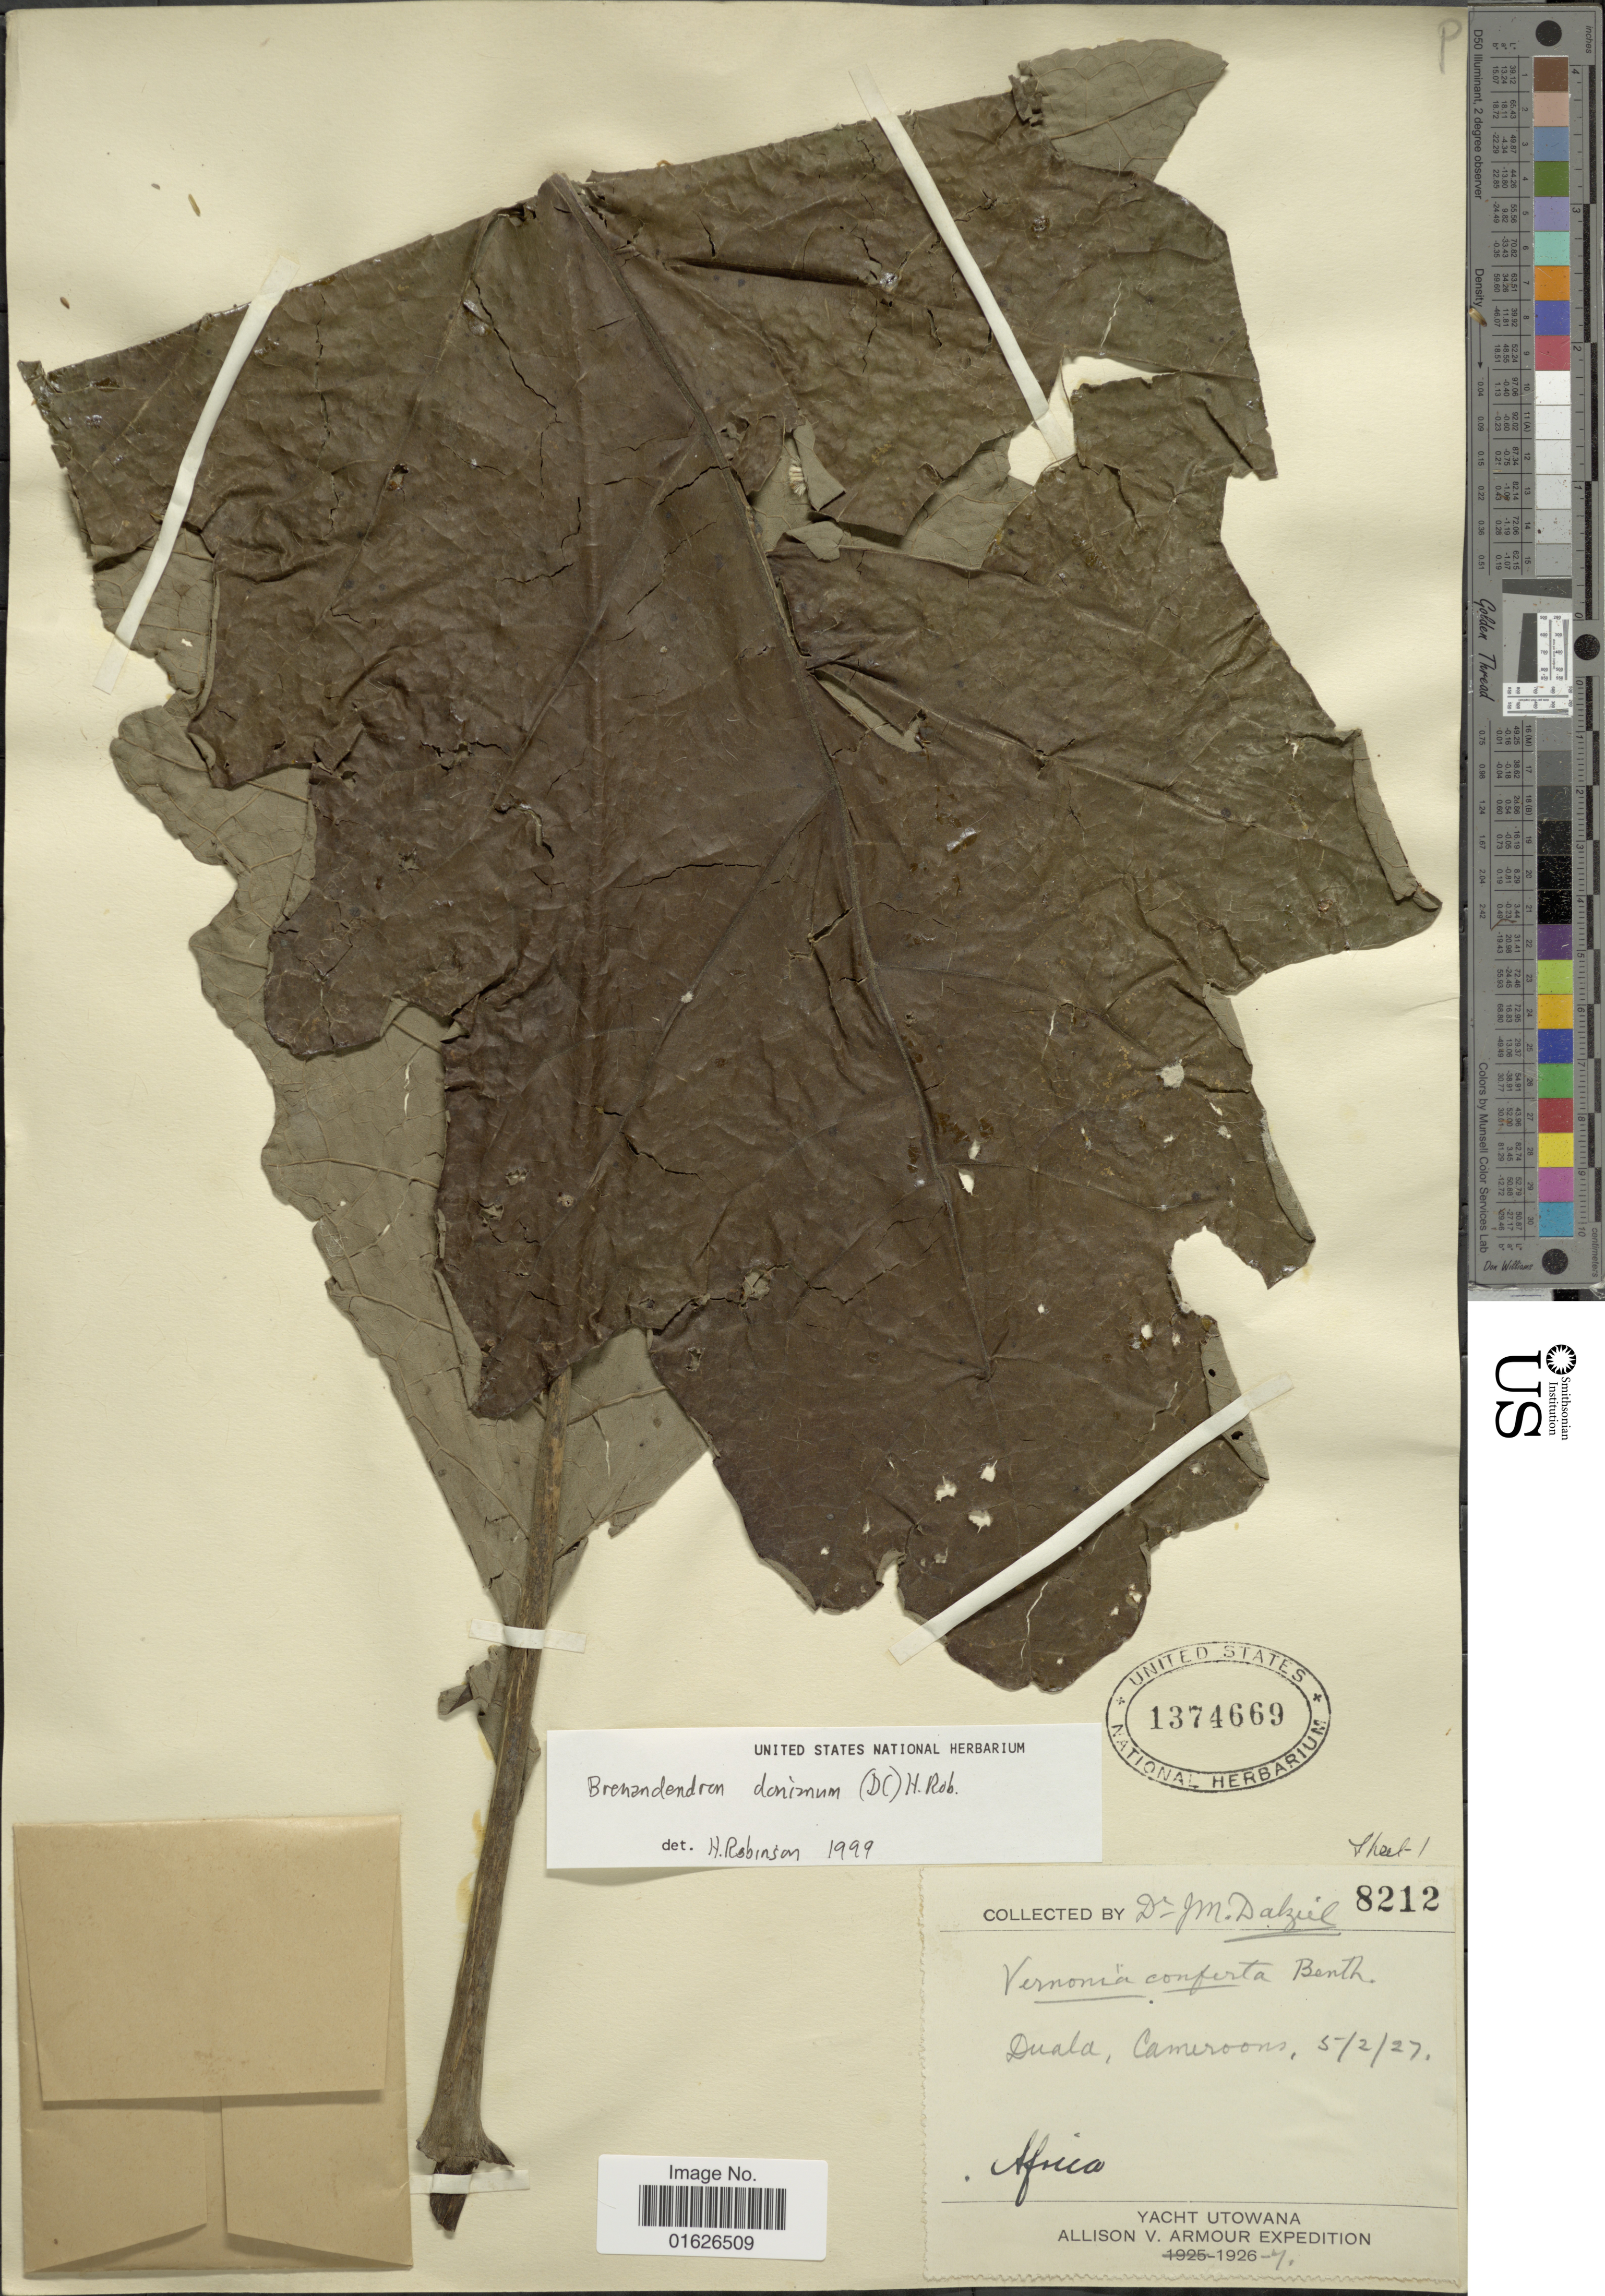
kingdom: Plantae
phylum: Tracheophyta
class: Magnoliopsida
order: Asterales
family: Asteraceae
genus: Brenandendron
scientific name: Brenandendron donianum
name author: (DC.) H. Rob.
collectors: J. Dalziel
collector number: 8212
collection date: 1927-02-05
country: Cameroon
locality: Duala.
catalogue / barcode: US 1374669